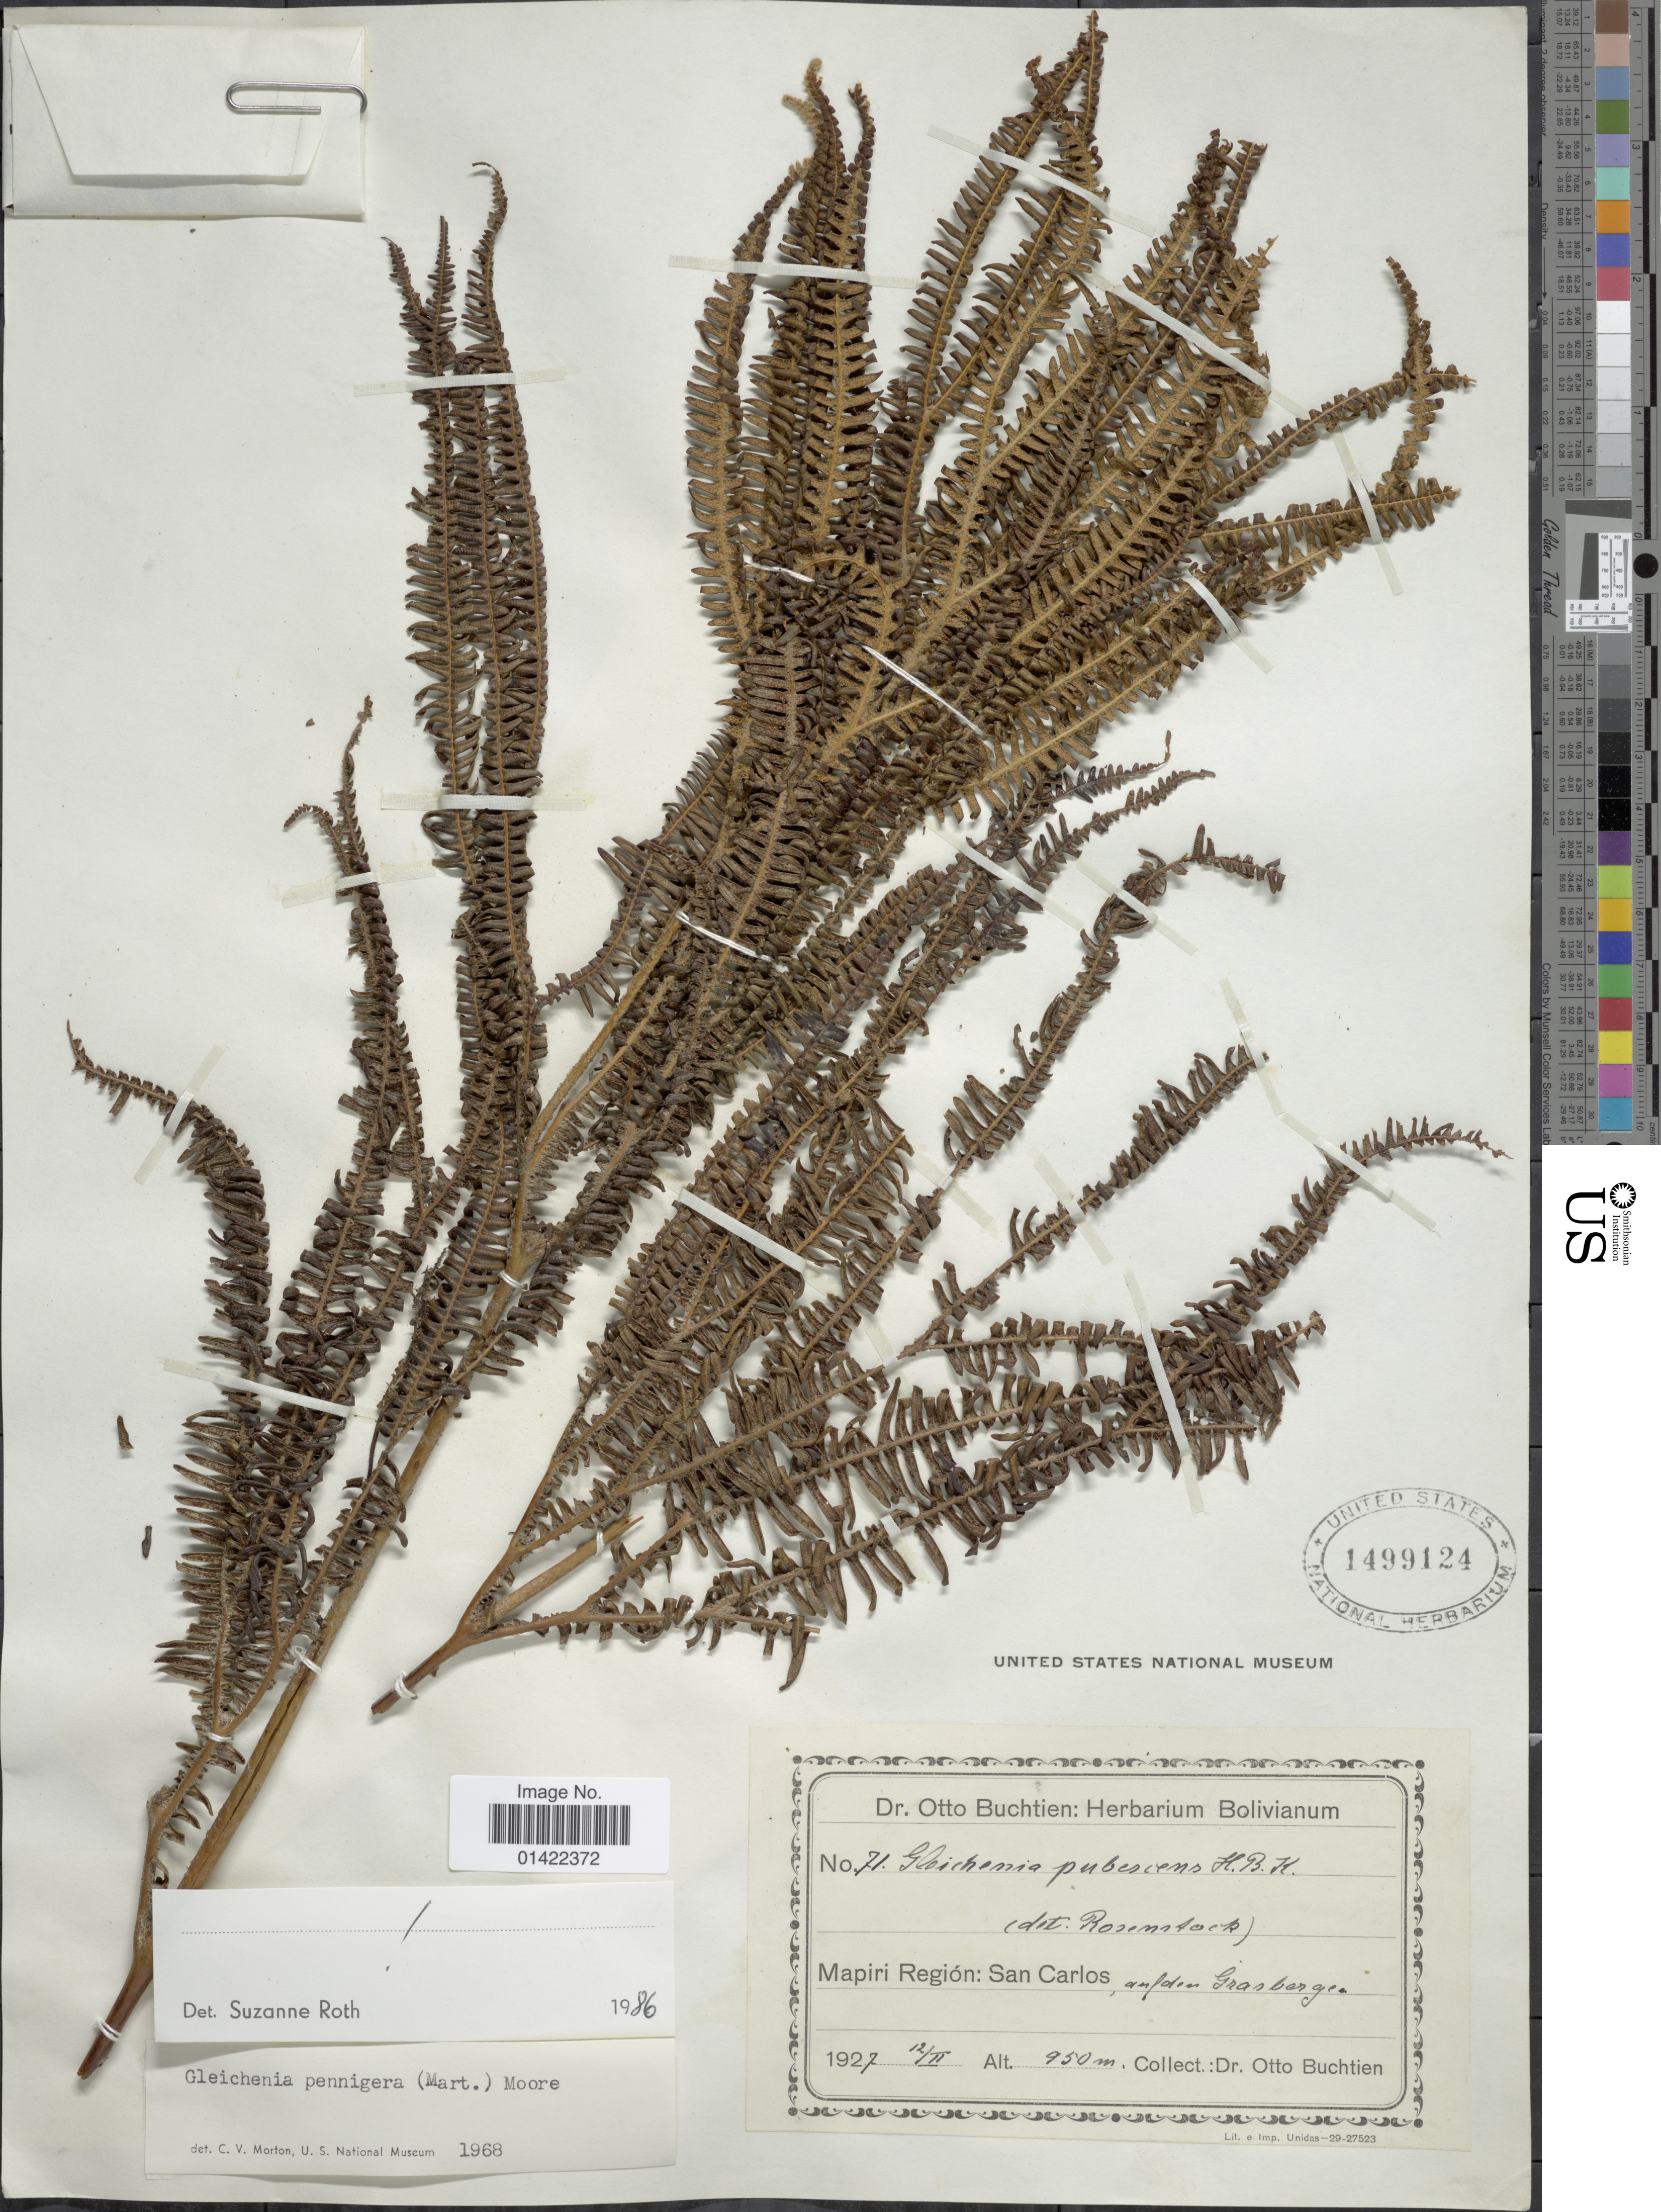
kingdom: Plantae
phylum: Tracheophyta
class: Polypodiopsida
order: Gleicheniales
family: Gleicheniaceae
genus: Sticherus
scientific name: Sticherus pruinosus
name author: (Mart.) Ching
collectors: O. Buchtien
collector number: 71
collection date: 1927-02-12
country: Bolivia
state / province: La Paz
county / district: Mapiri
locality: San Carlos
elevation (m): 950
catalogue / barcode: US 1499124